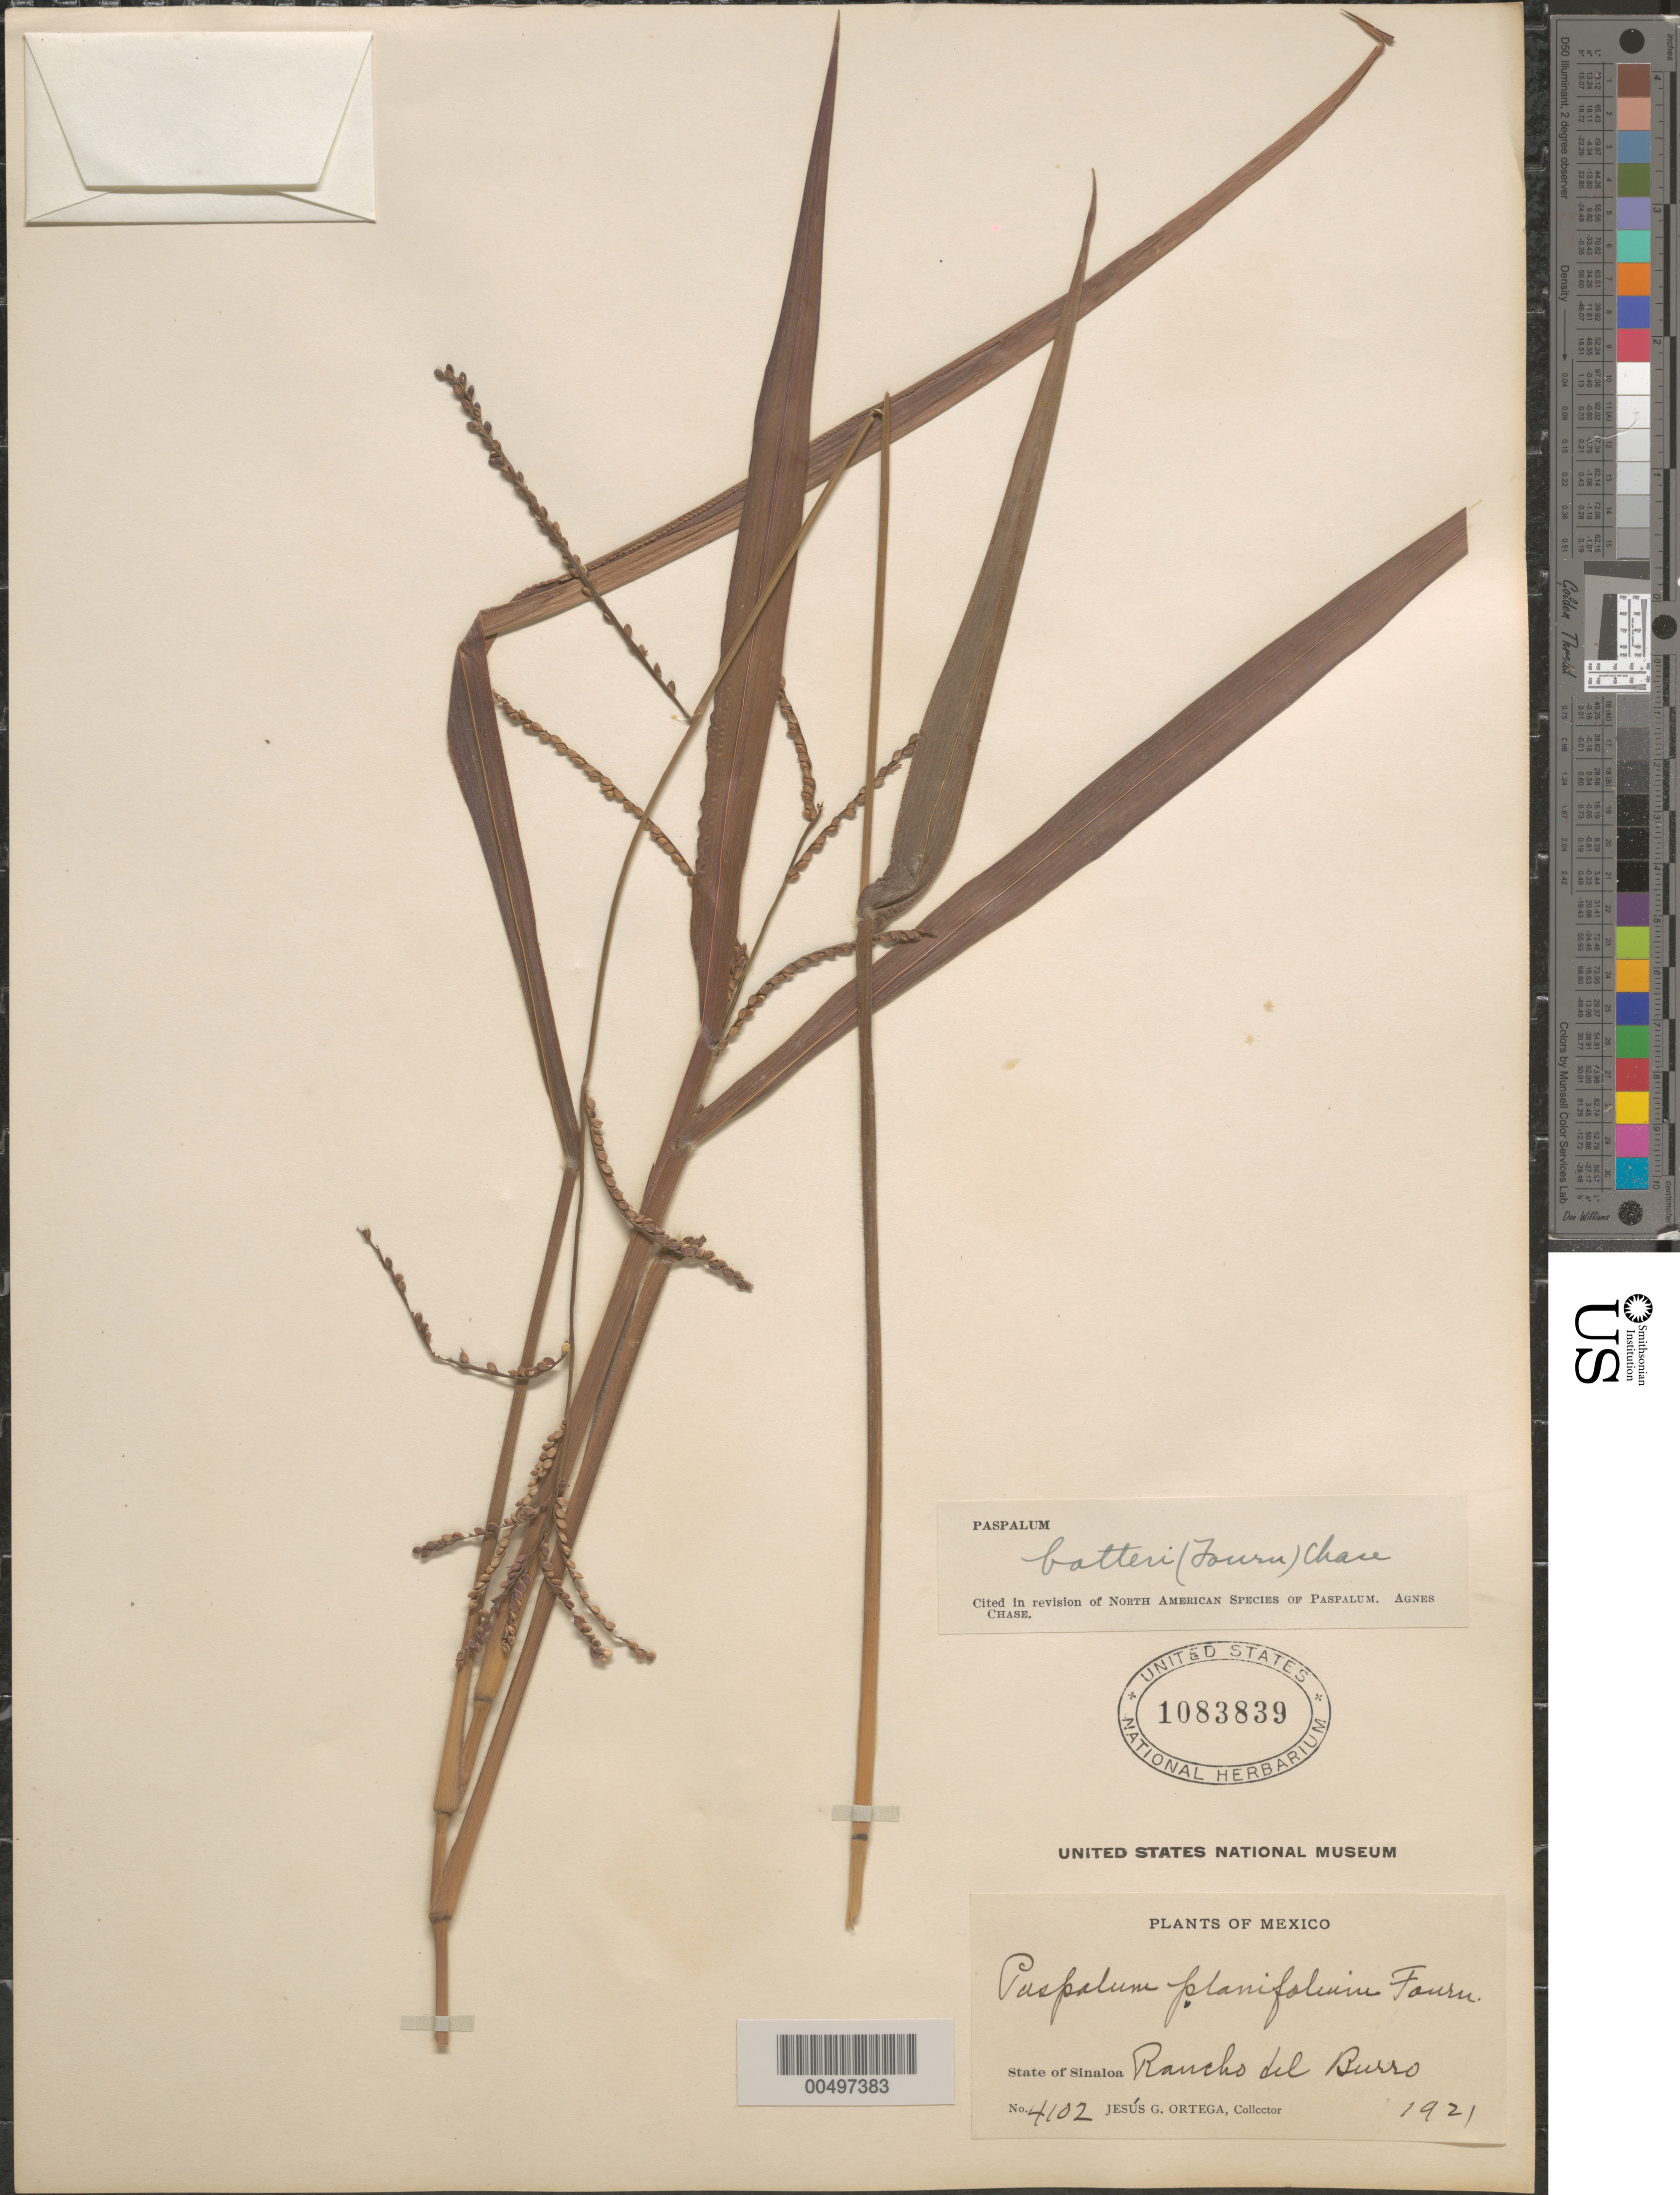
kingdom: Plantae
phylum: Tracheophyta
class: Liliopsida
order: Poales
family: Poaceae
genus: Paspalum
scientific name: Paspalum botteri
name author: (E. Fourn.) Chase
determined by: Chase, [M.] Agnes, (US)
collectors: J. Ortega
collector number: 4102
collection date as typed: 1921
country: Mexico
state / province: Sinaloa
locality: Rancho del Burro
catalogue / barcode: US 1083839